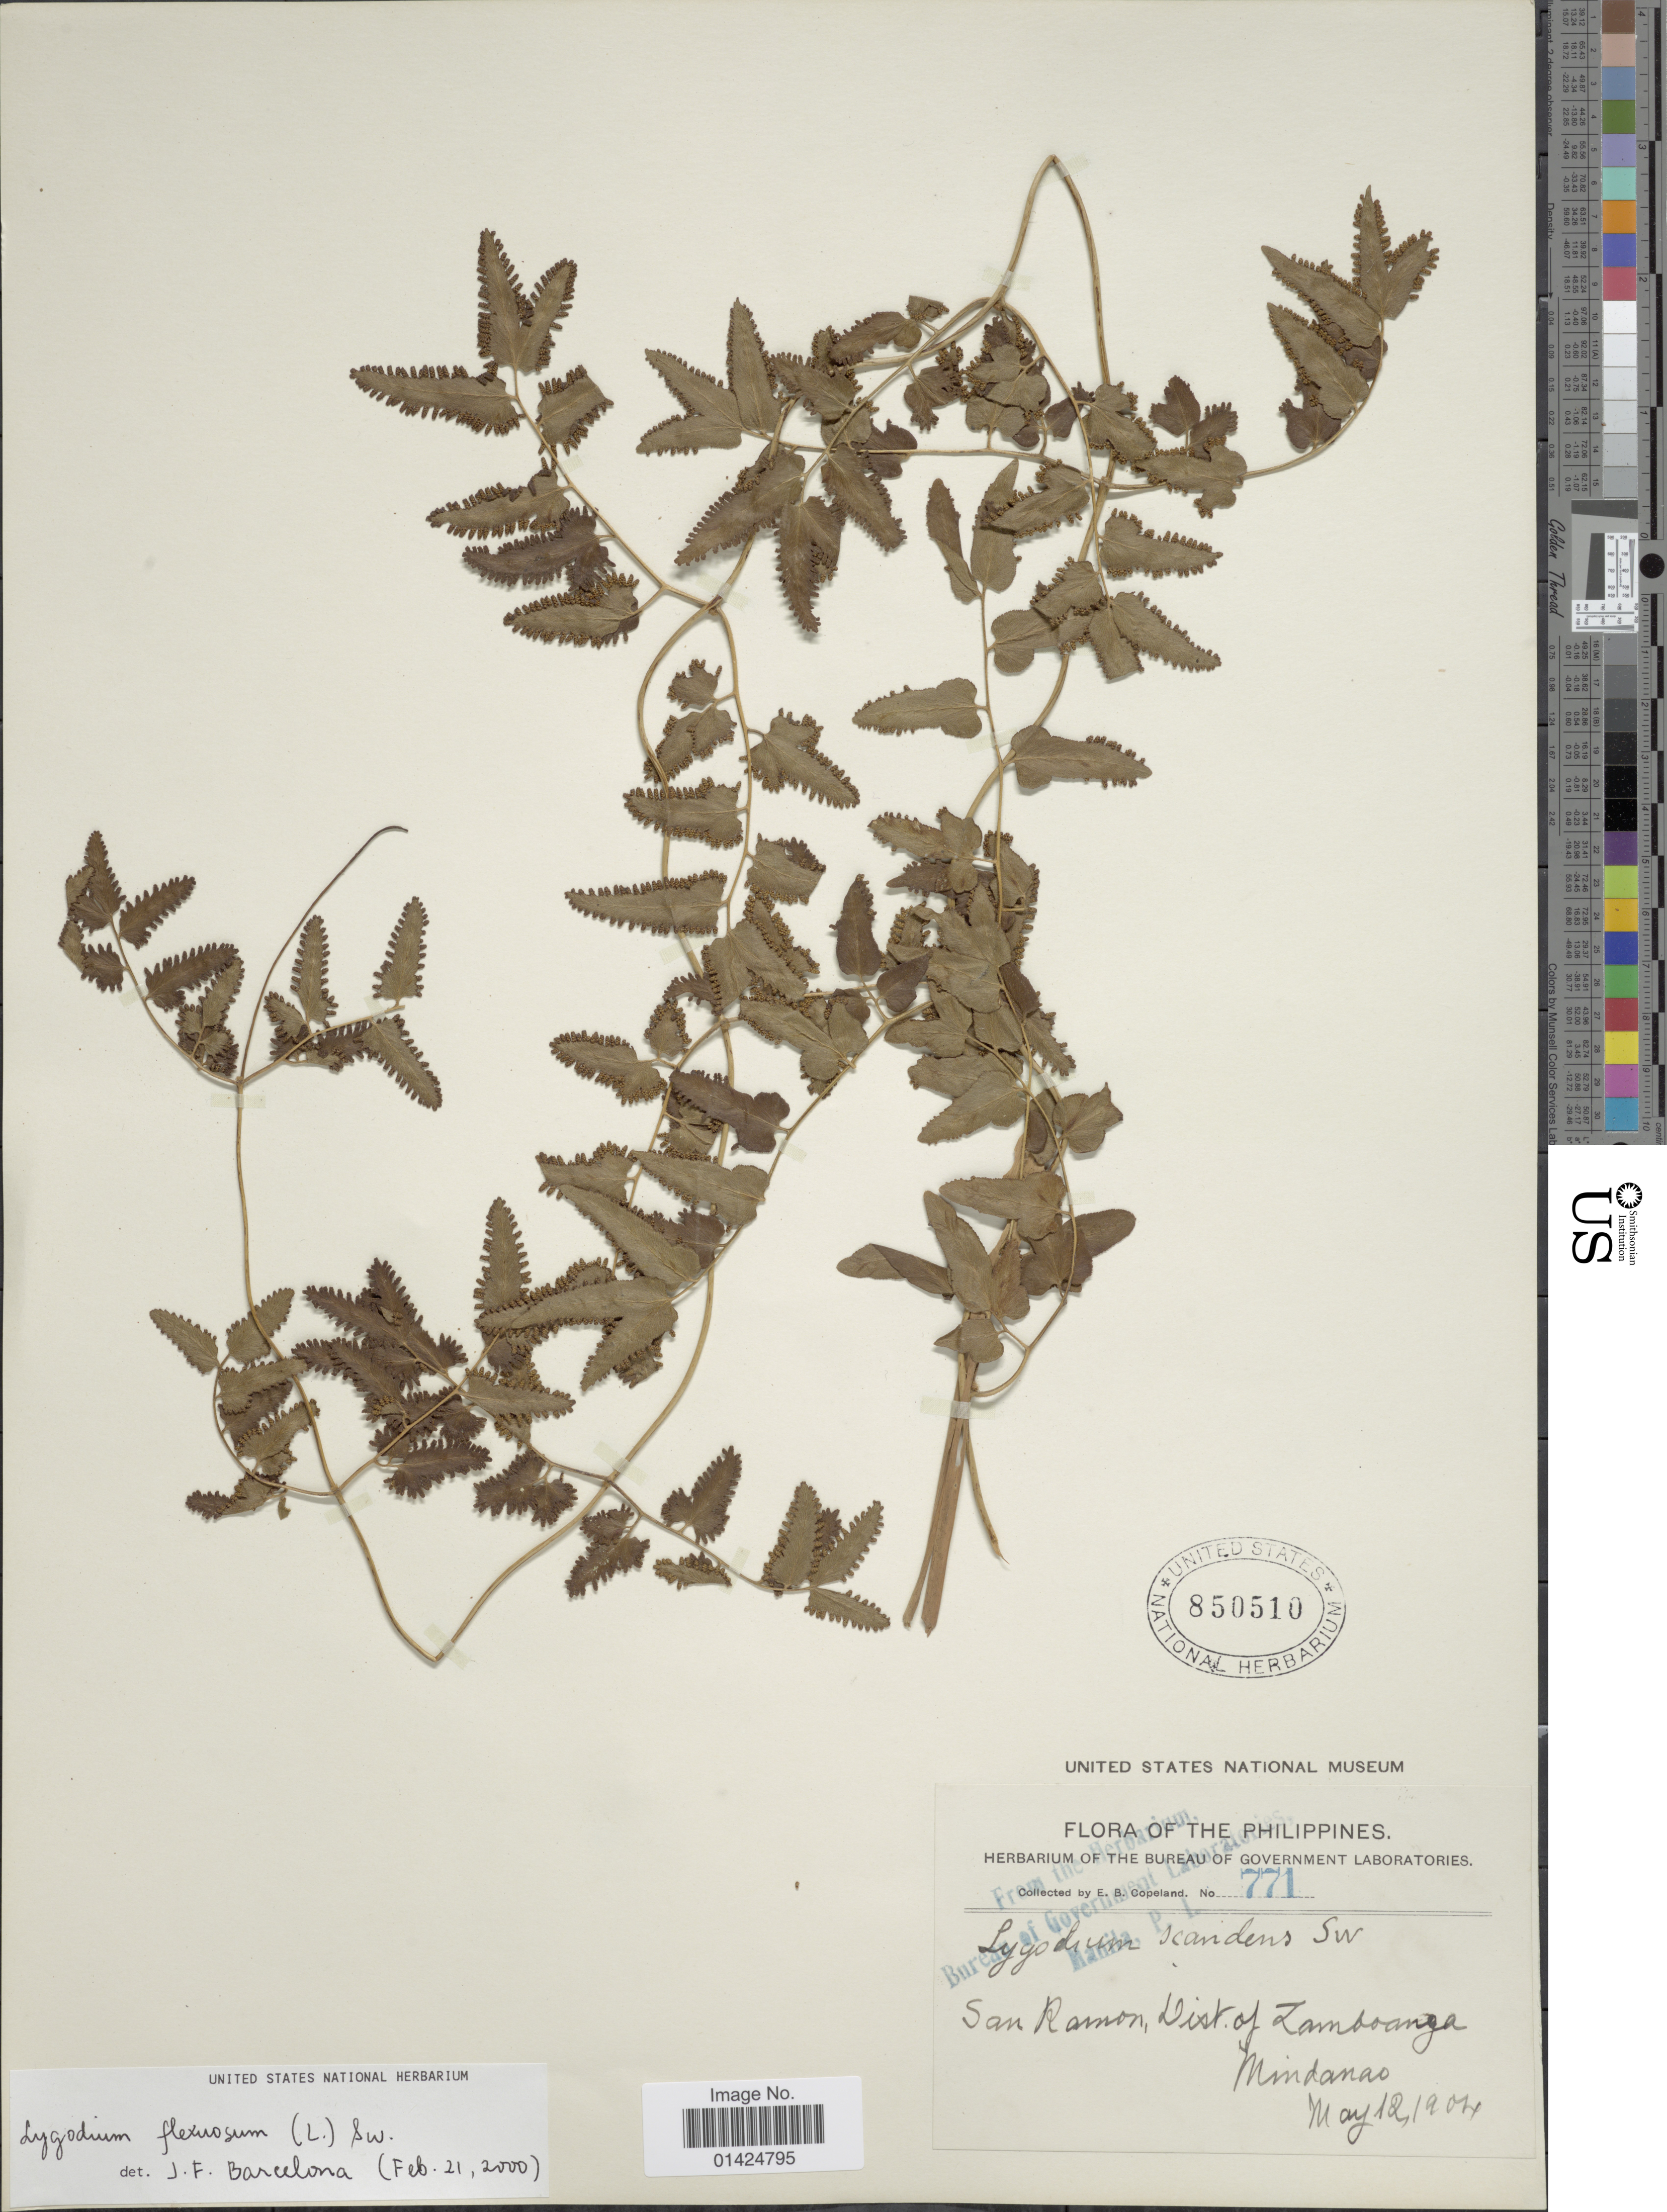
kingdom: Plantae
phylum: Tracheophyta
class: Polypodiopsida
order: Schizaeales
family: Lygodiaceae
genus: Lygodium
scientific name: Lygodium flexuosum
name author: Sw.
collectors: E. B. Copeland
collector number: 771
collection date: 1904-05-12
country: Philippines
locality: San Ramos, Dist. of Zamboanga. Mindanao.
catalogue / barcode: US 850510